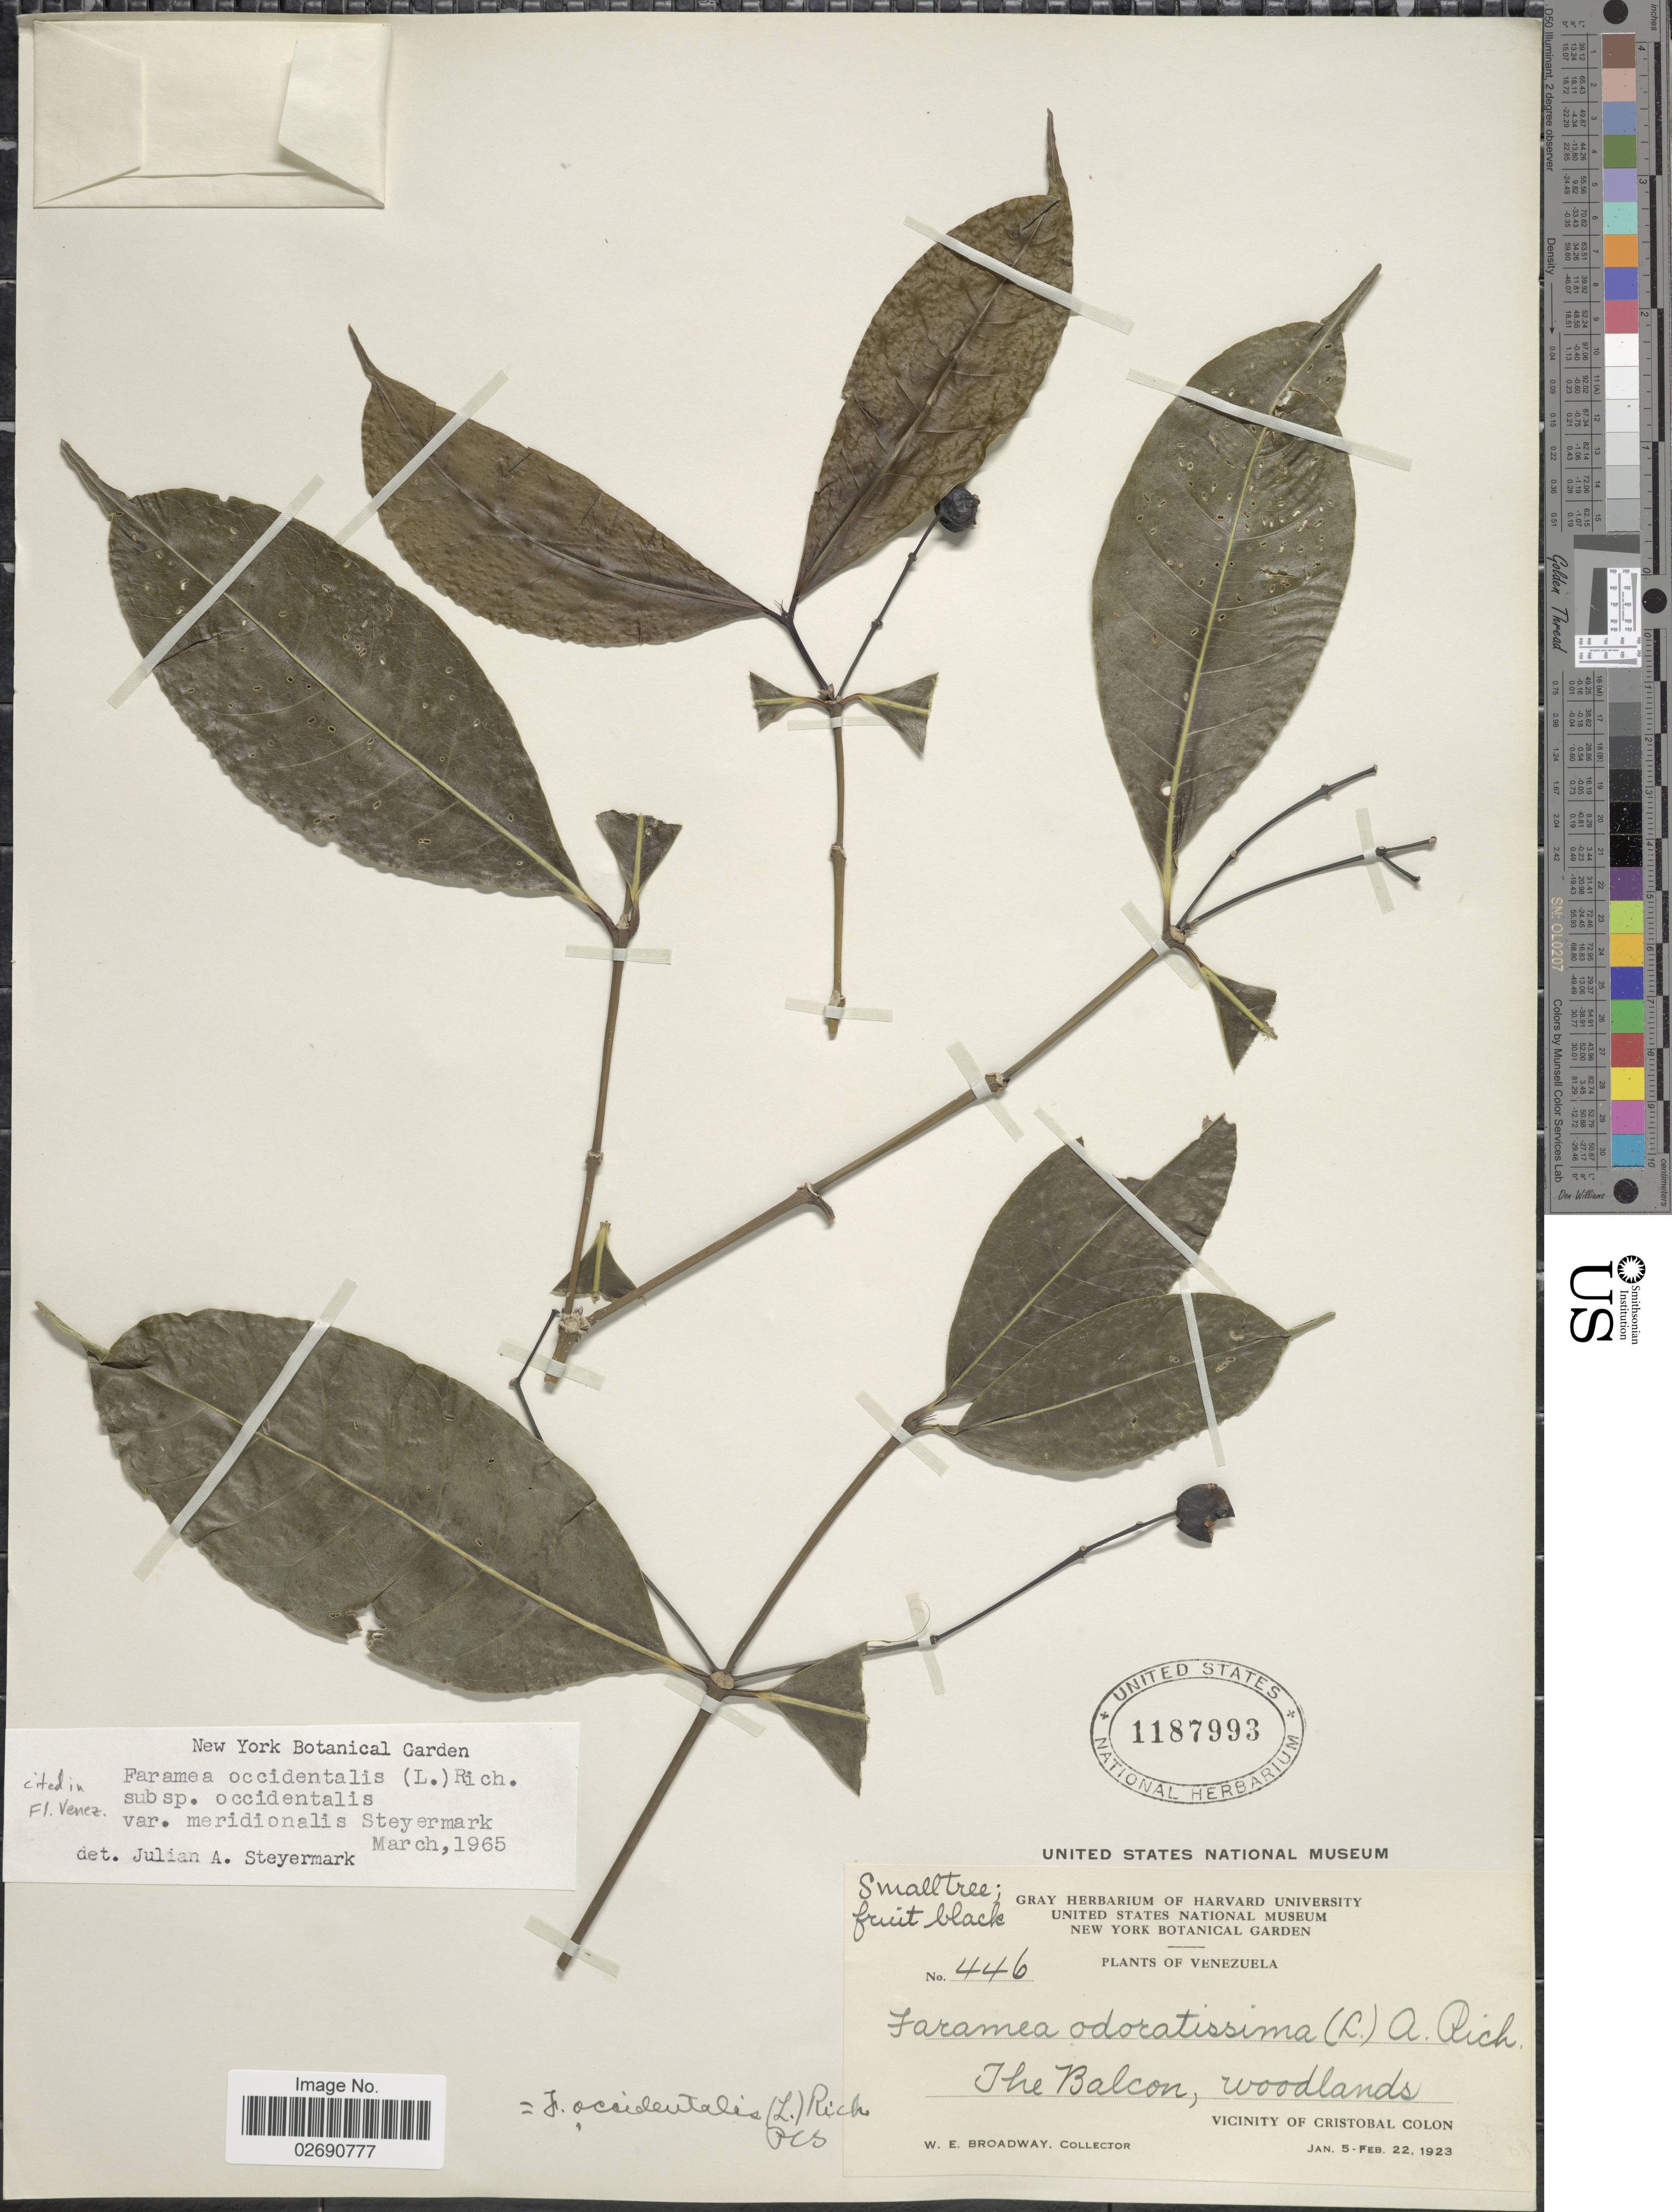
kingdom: Plantae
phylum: Tracheophyta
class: Magnoliopsida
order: Gentianales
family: Rubiaceae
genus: Faramea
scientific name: Faramea occidentalis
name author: (L.) A. Rich.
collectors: W. E. Broadway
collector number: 446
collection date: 1923-01-05/1923-02-22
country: Venezuela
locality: The Balcon, woodlands, Vicinity of Cristobal Colon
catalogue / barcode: US 1187993